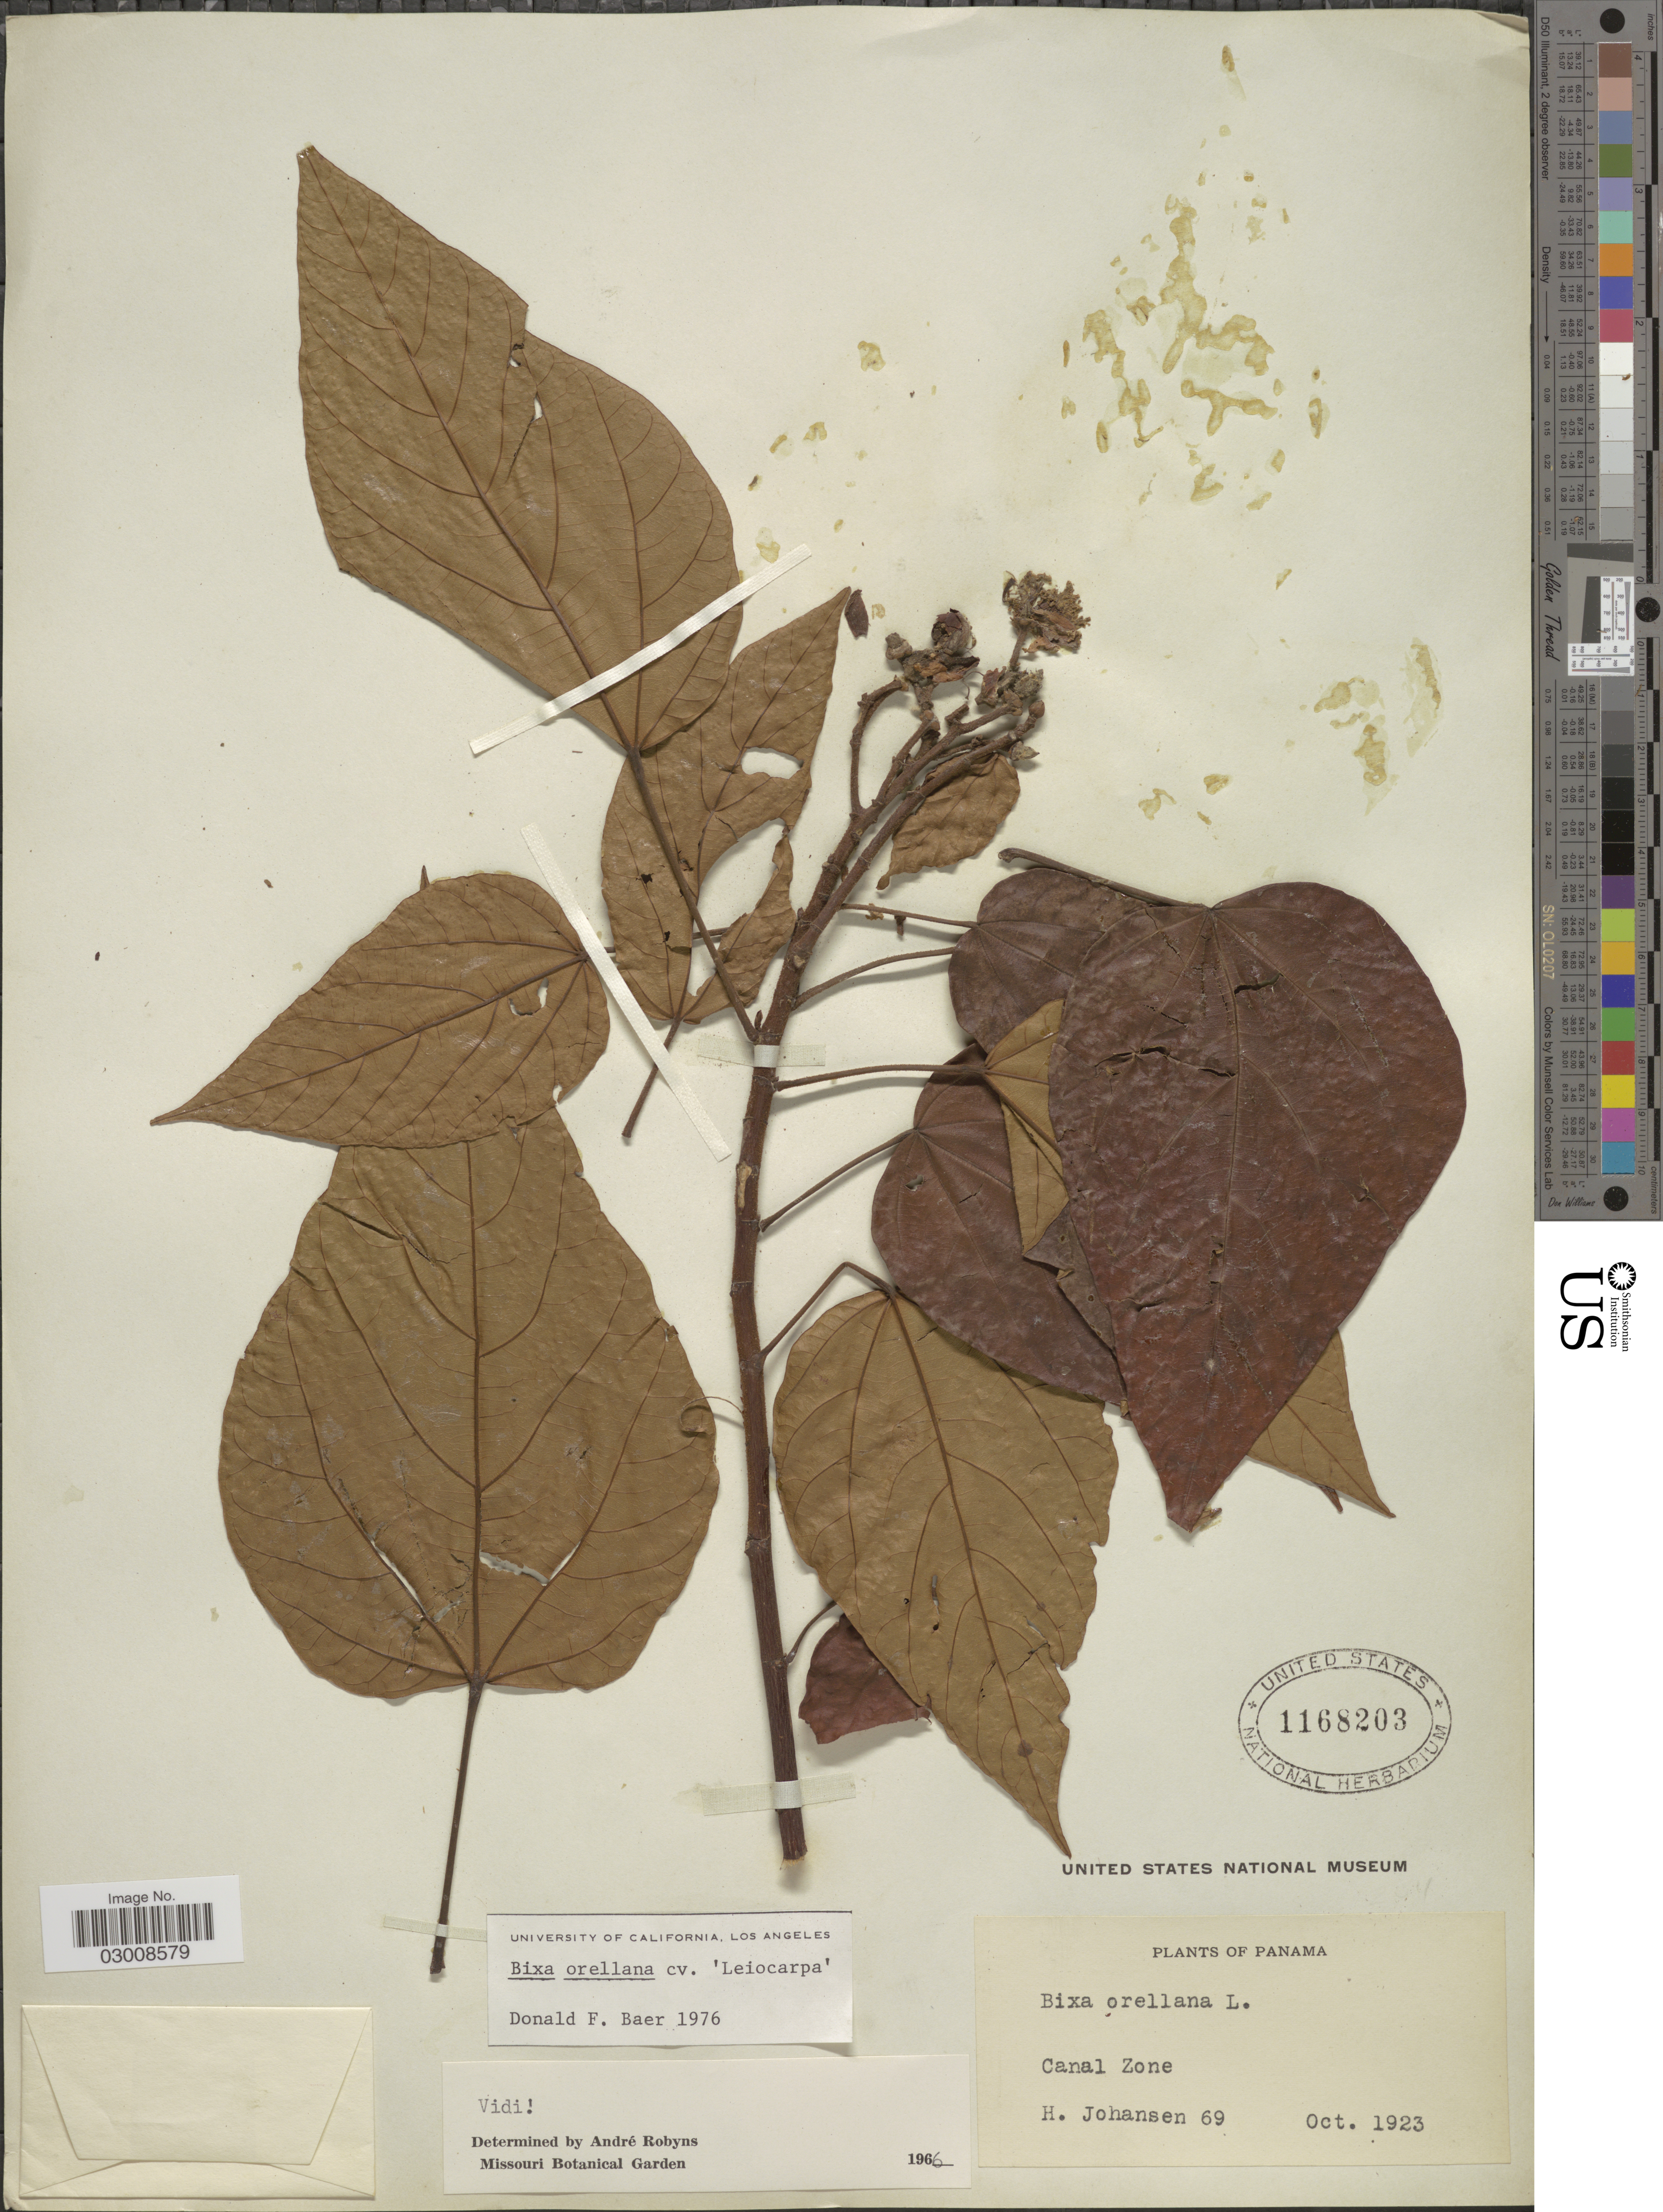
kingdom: Plantae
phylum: Tracheophyta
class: Magnoliopsida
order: Malvales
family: Bixaceae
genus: Bixa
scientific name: Bixa orellana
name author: L.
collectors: H. Johansen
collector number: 69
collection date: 1923-10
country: Panama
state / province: Colón / Panamá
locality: Canal Zone.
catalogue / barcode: US 1168203